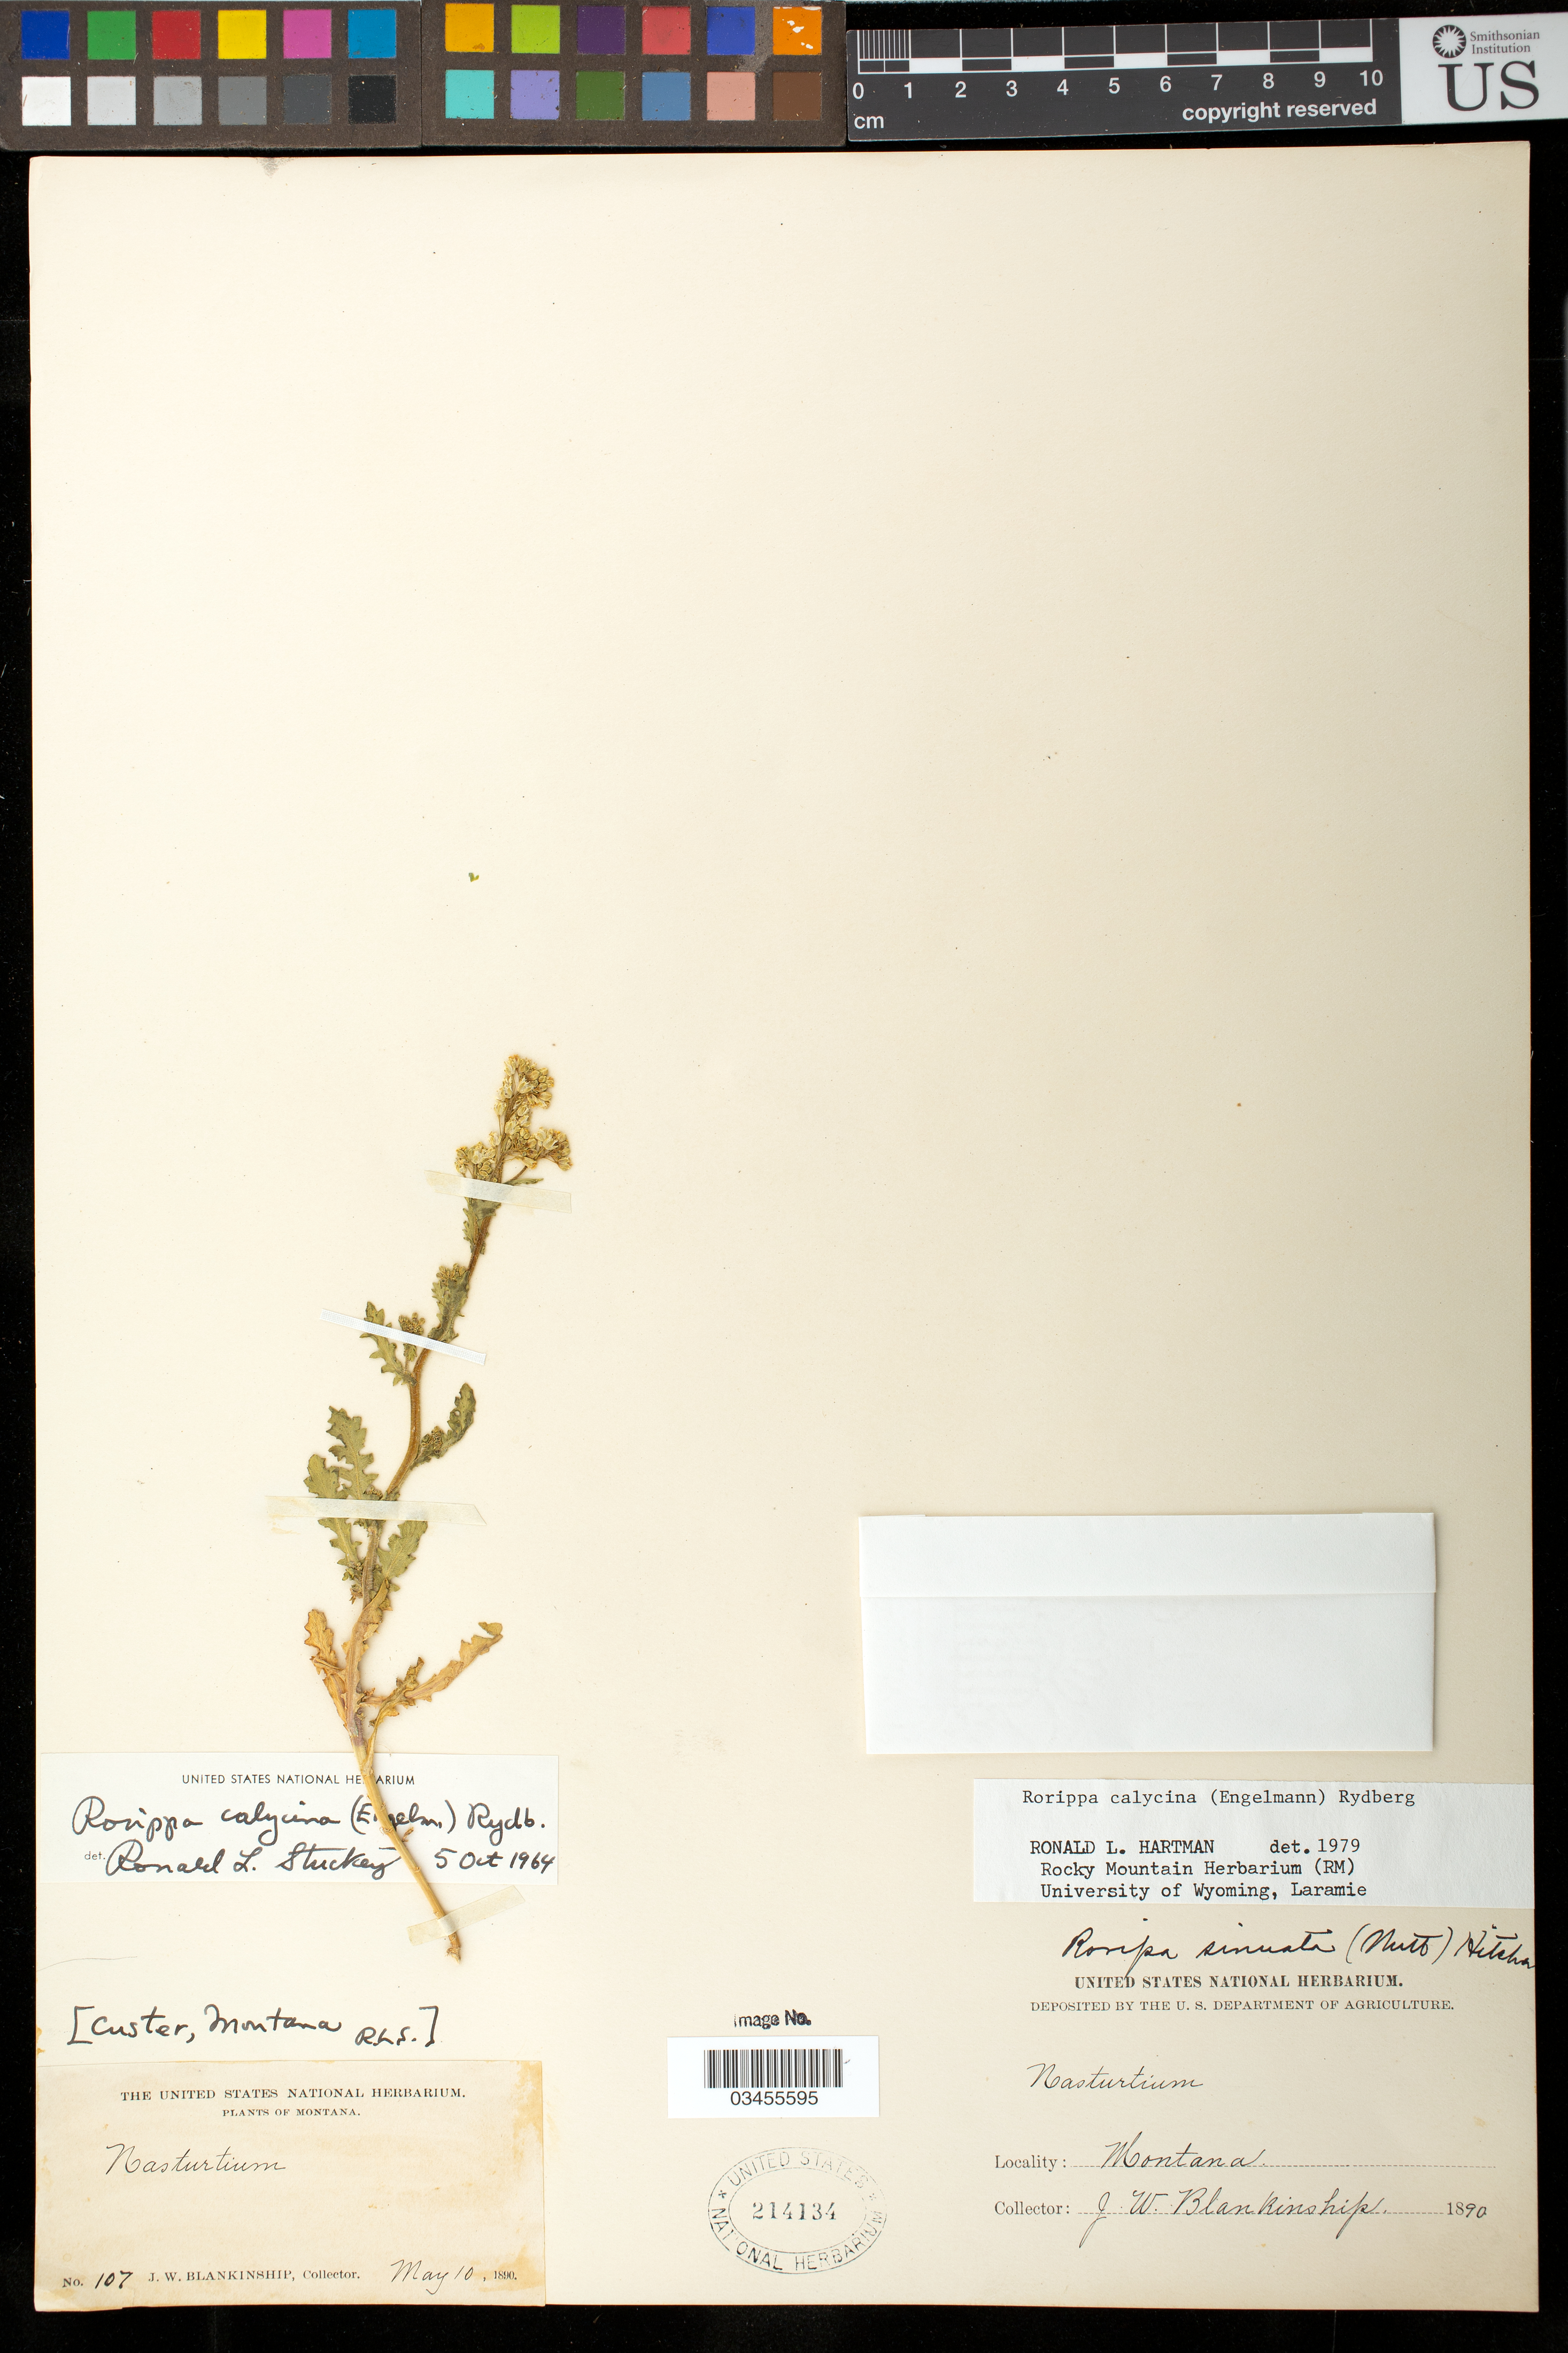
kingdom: Plantae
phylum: Tracheophyta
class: Magnoliopsida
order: Brassicales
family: Brassicaceae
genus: Rorippa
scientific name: Rorippa calycina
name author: (Engelm.) Rydb.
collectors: J. W. Blankinship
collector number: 107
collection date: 1890-05-10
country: United States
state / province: Montana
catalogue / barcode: US 214134